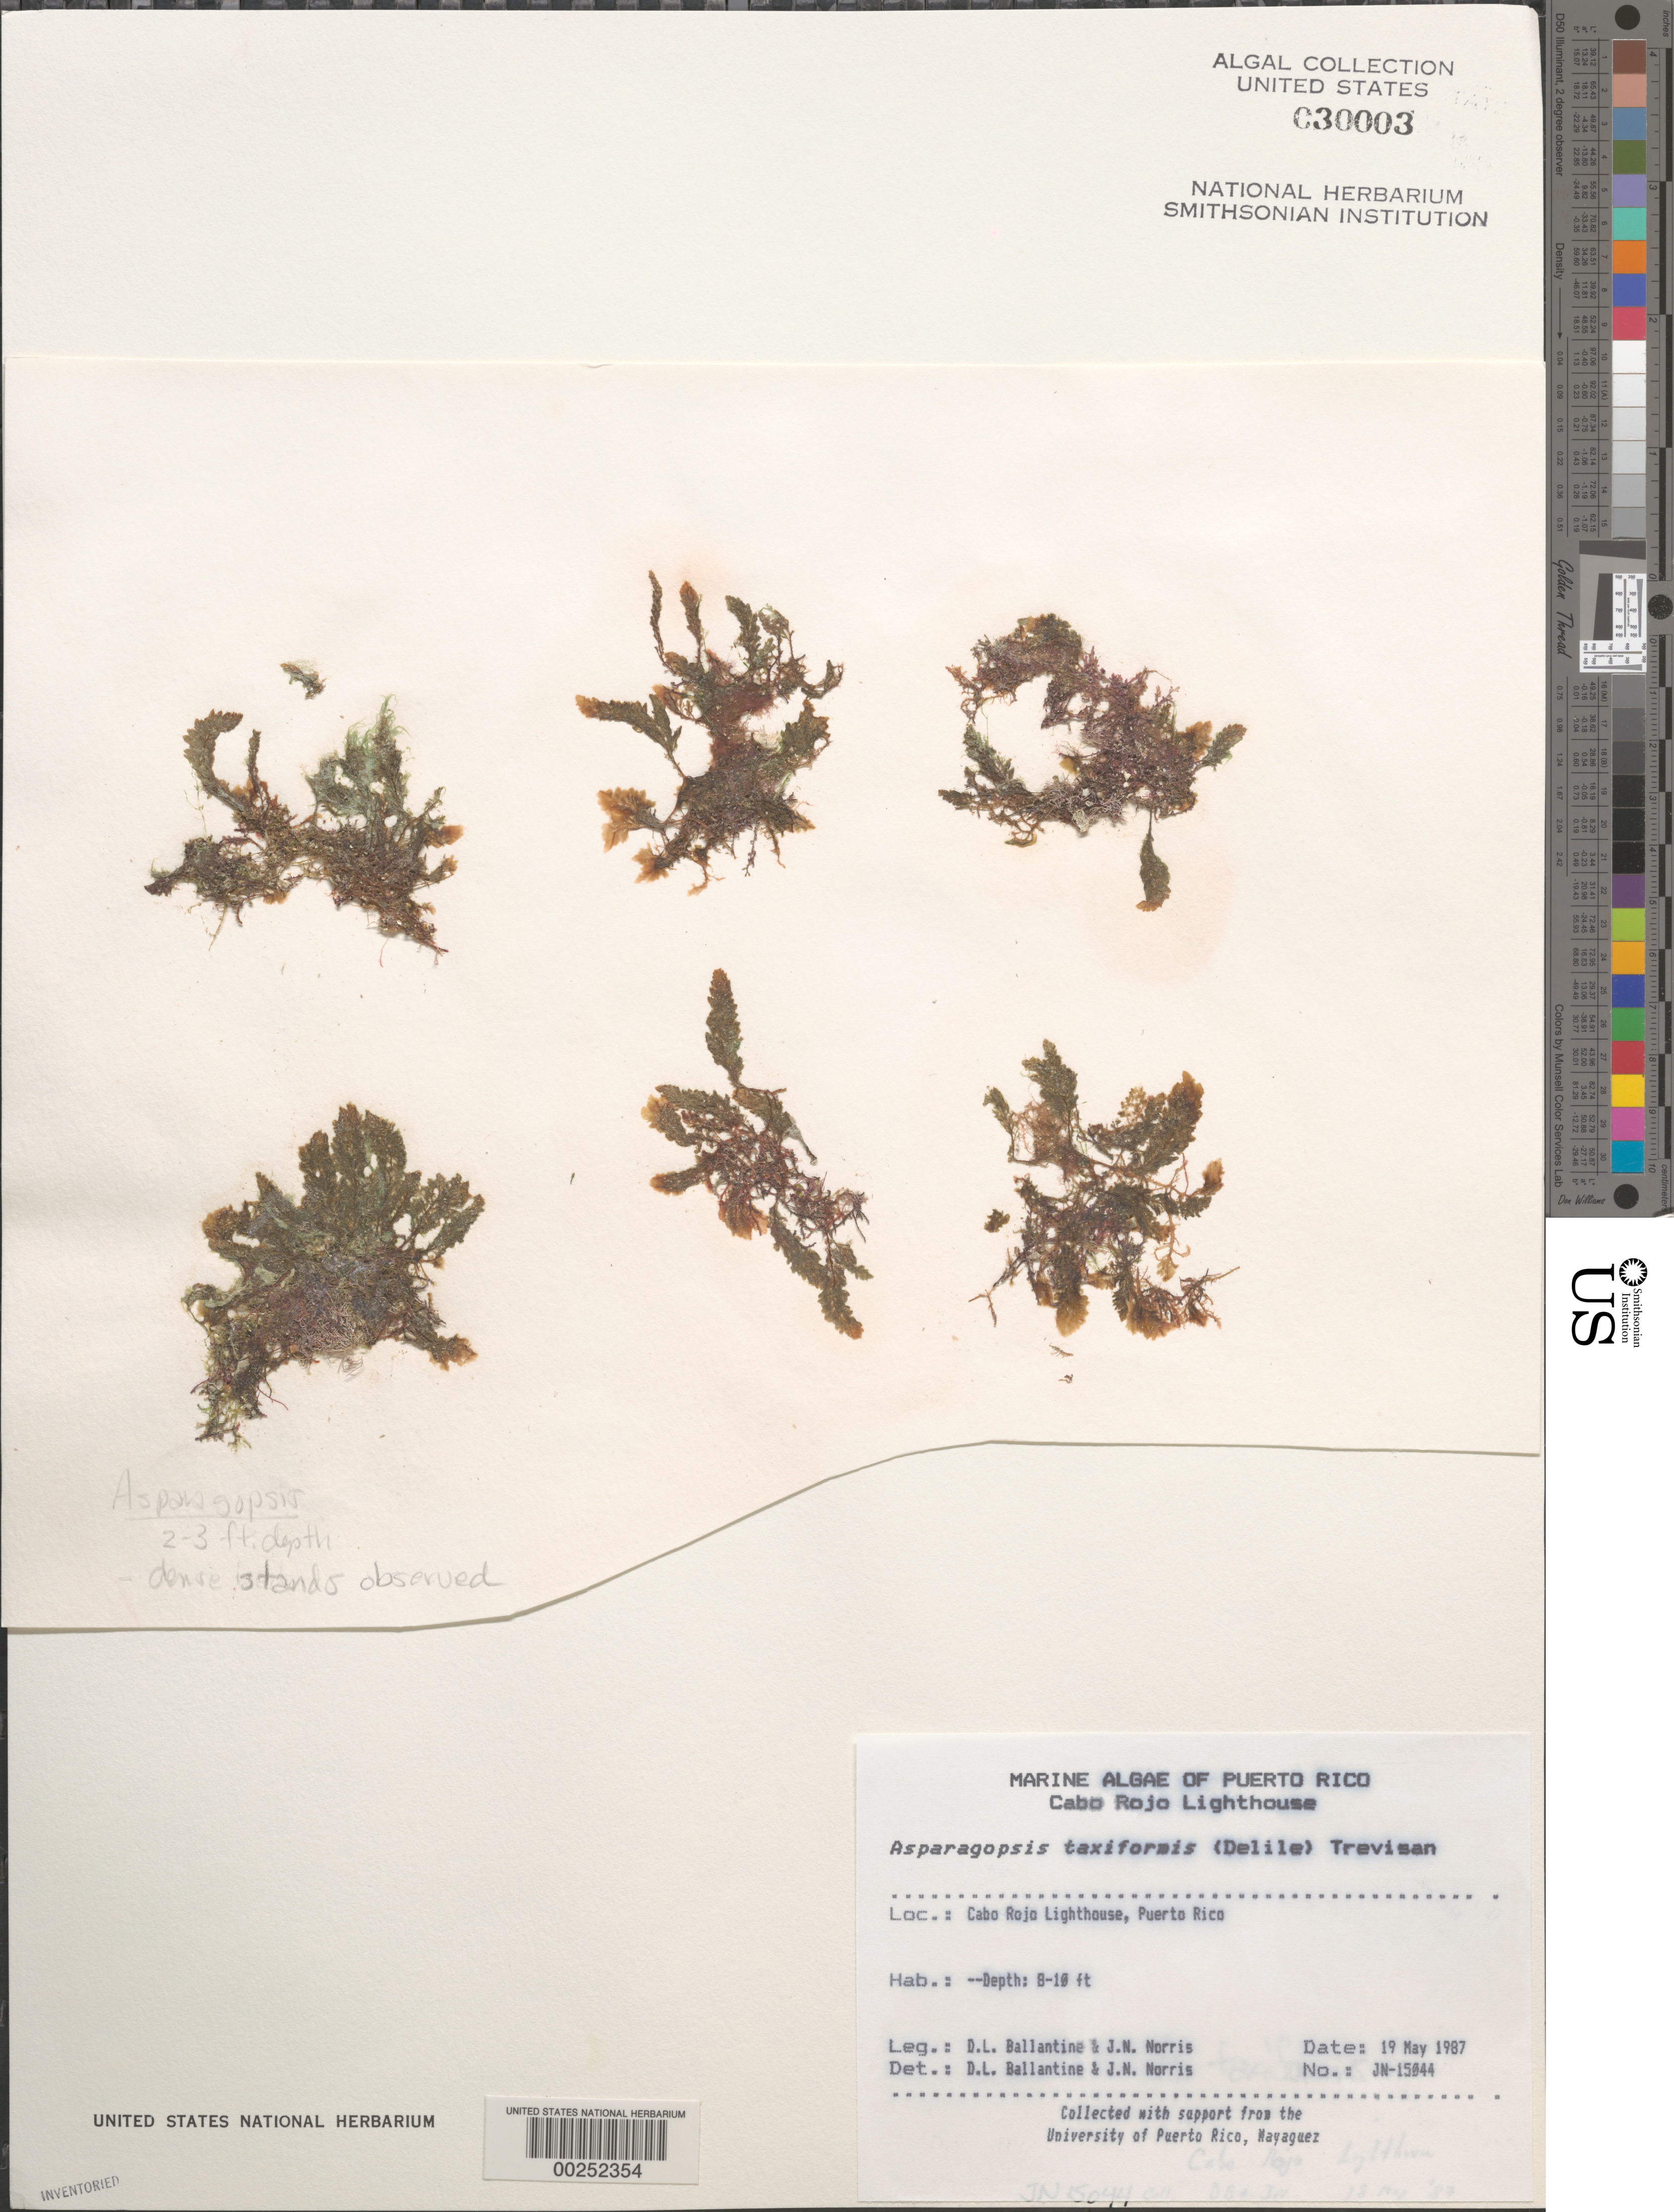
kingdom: Plantae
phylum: Rhodophyta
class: Florideophyceae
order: Bonnemaisoniales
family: Bonnemaisoniaceae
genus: Asparagopsis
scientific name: Asparagopsis taxiformis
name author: (Delile) Trevis.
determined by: Ballantine, D. L.; Norris, J. N.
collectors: D.L. Ballantine & J. N. Norris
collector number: JN-15044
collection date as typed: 19 May 1987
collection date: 1987-05-19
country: Puerto Rico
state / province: Cabo Rojo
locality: Cabo Rojo Lighthouse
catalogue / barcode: US 30003